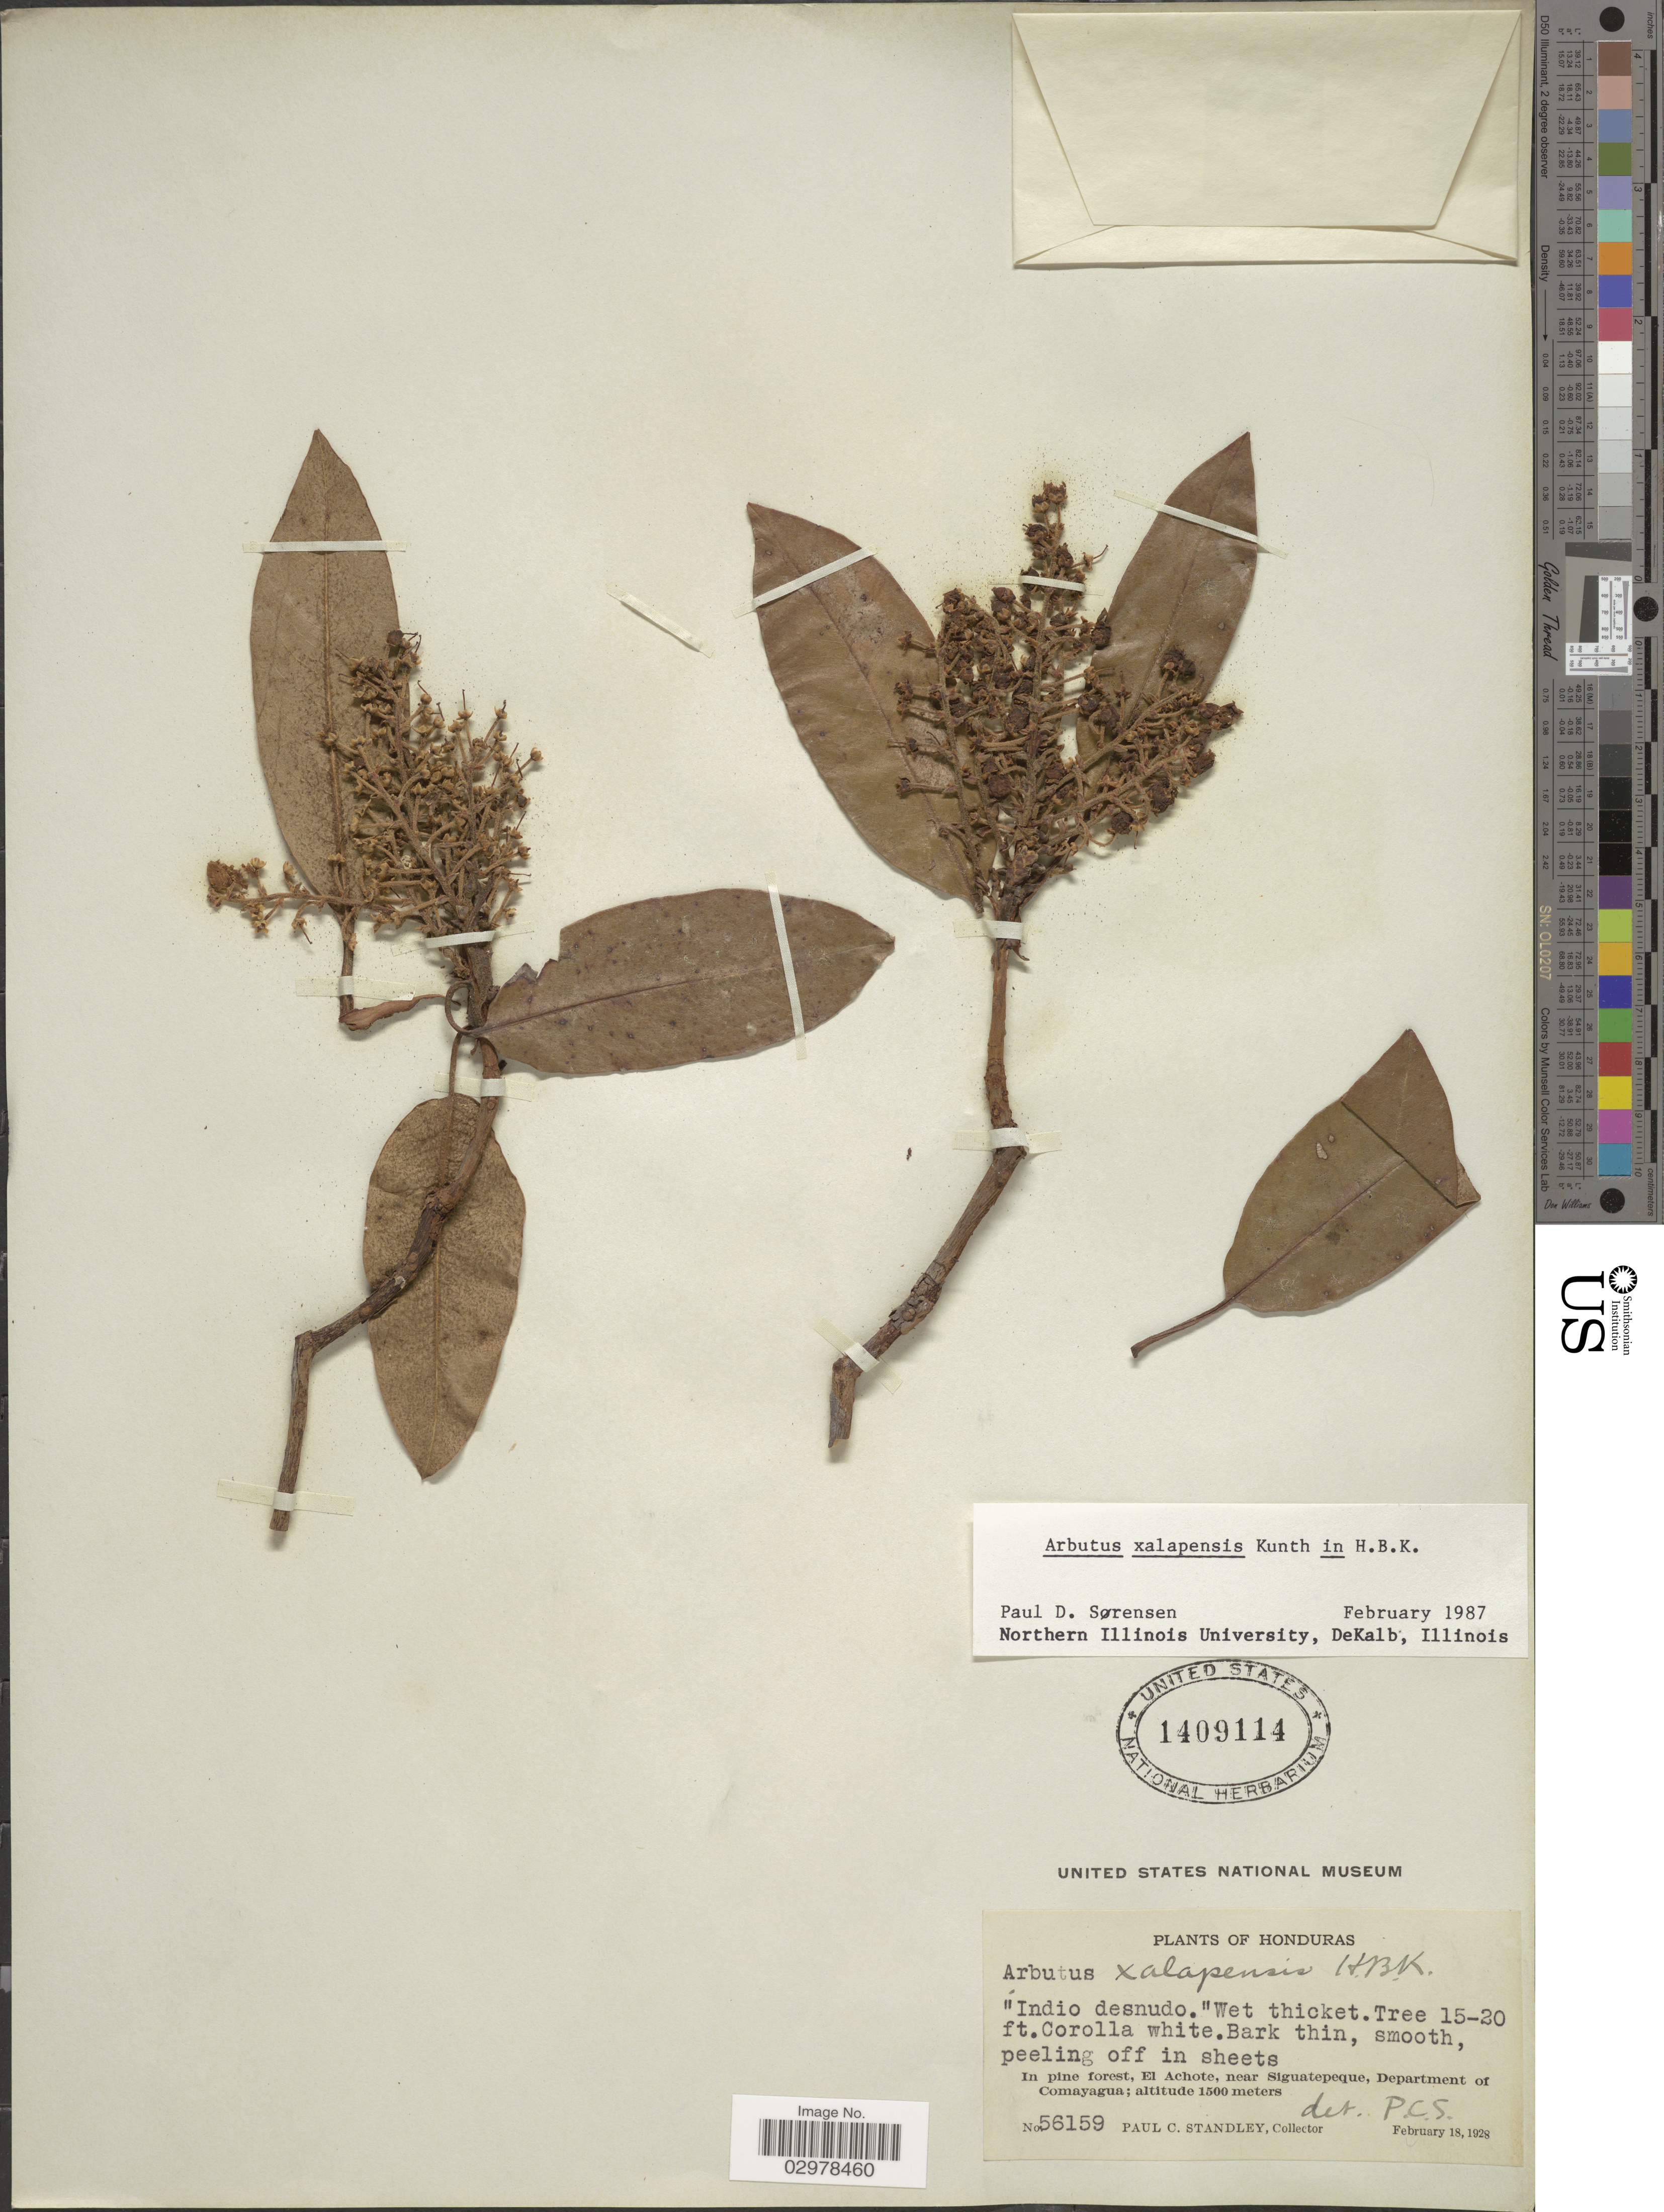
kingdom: Plantae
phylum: Tracheophyta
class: Magnoliopsida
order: Ericales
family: Ericaceae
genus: Arbutus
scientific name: Arbutus xalapensis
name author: Kunth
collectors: P. C. Standley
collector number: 56159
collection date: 1928-02-18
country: Honduras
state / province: Comayagua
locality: In pine forest, El Achote, near Siguatepeque, Department of Comayagua.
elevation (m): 1500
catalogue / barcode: US 1409114